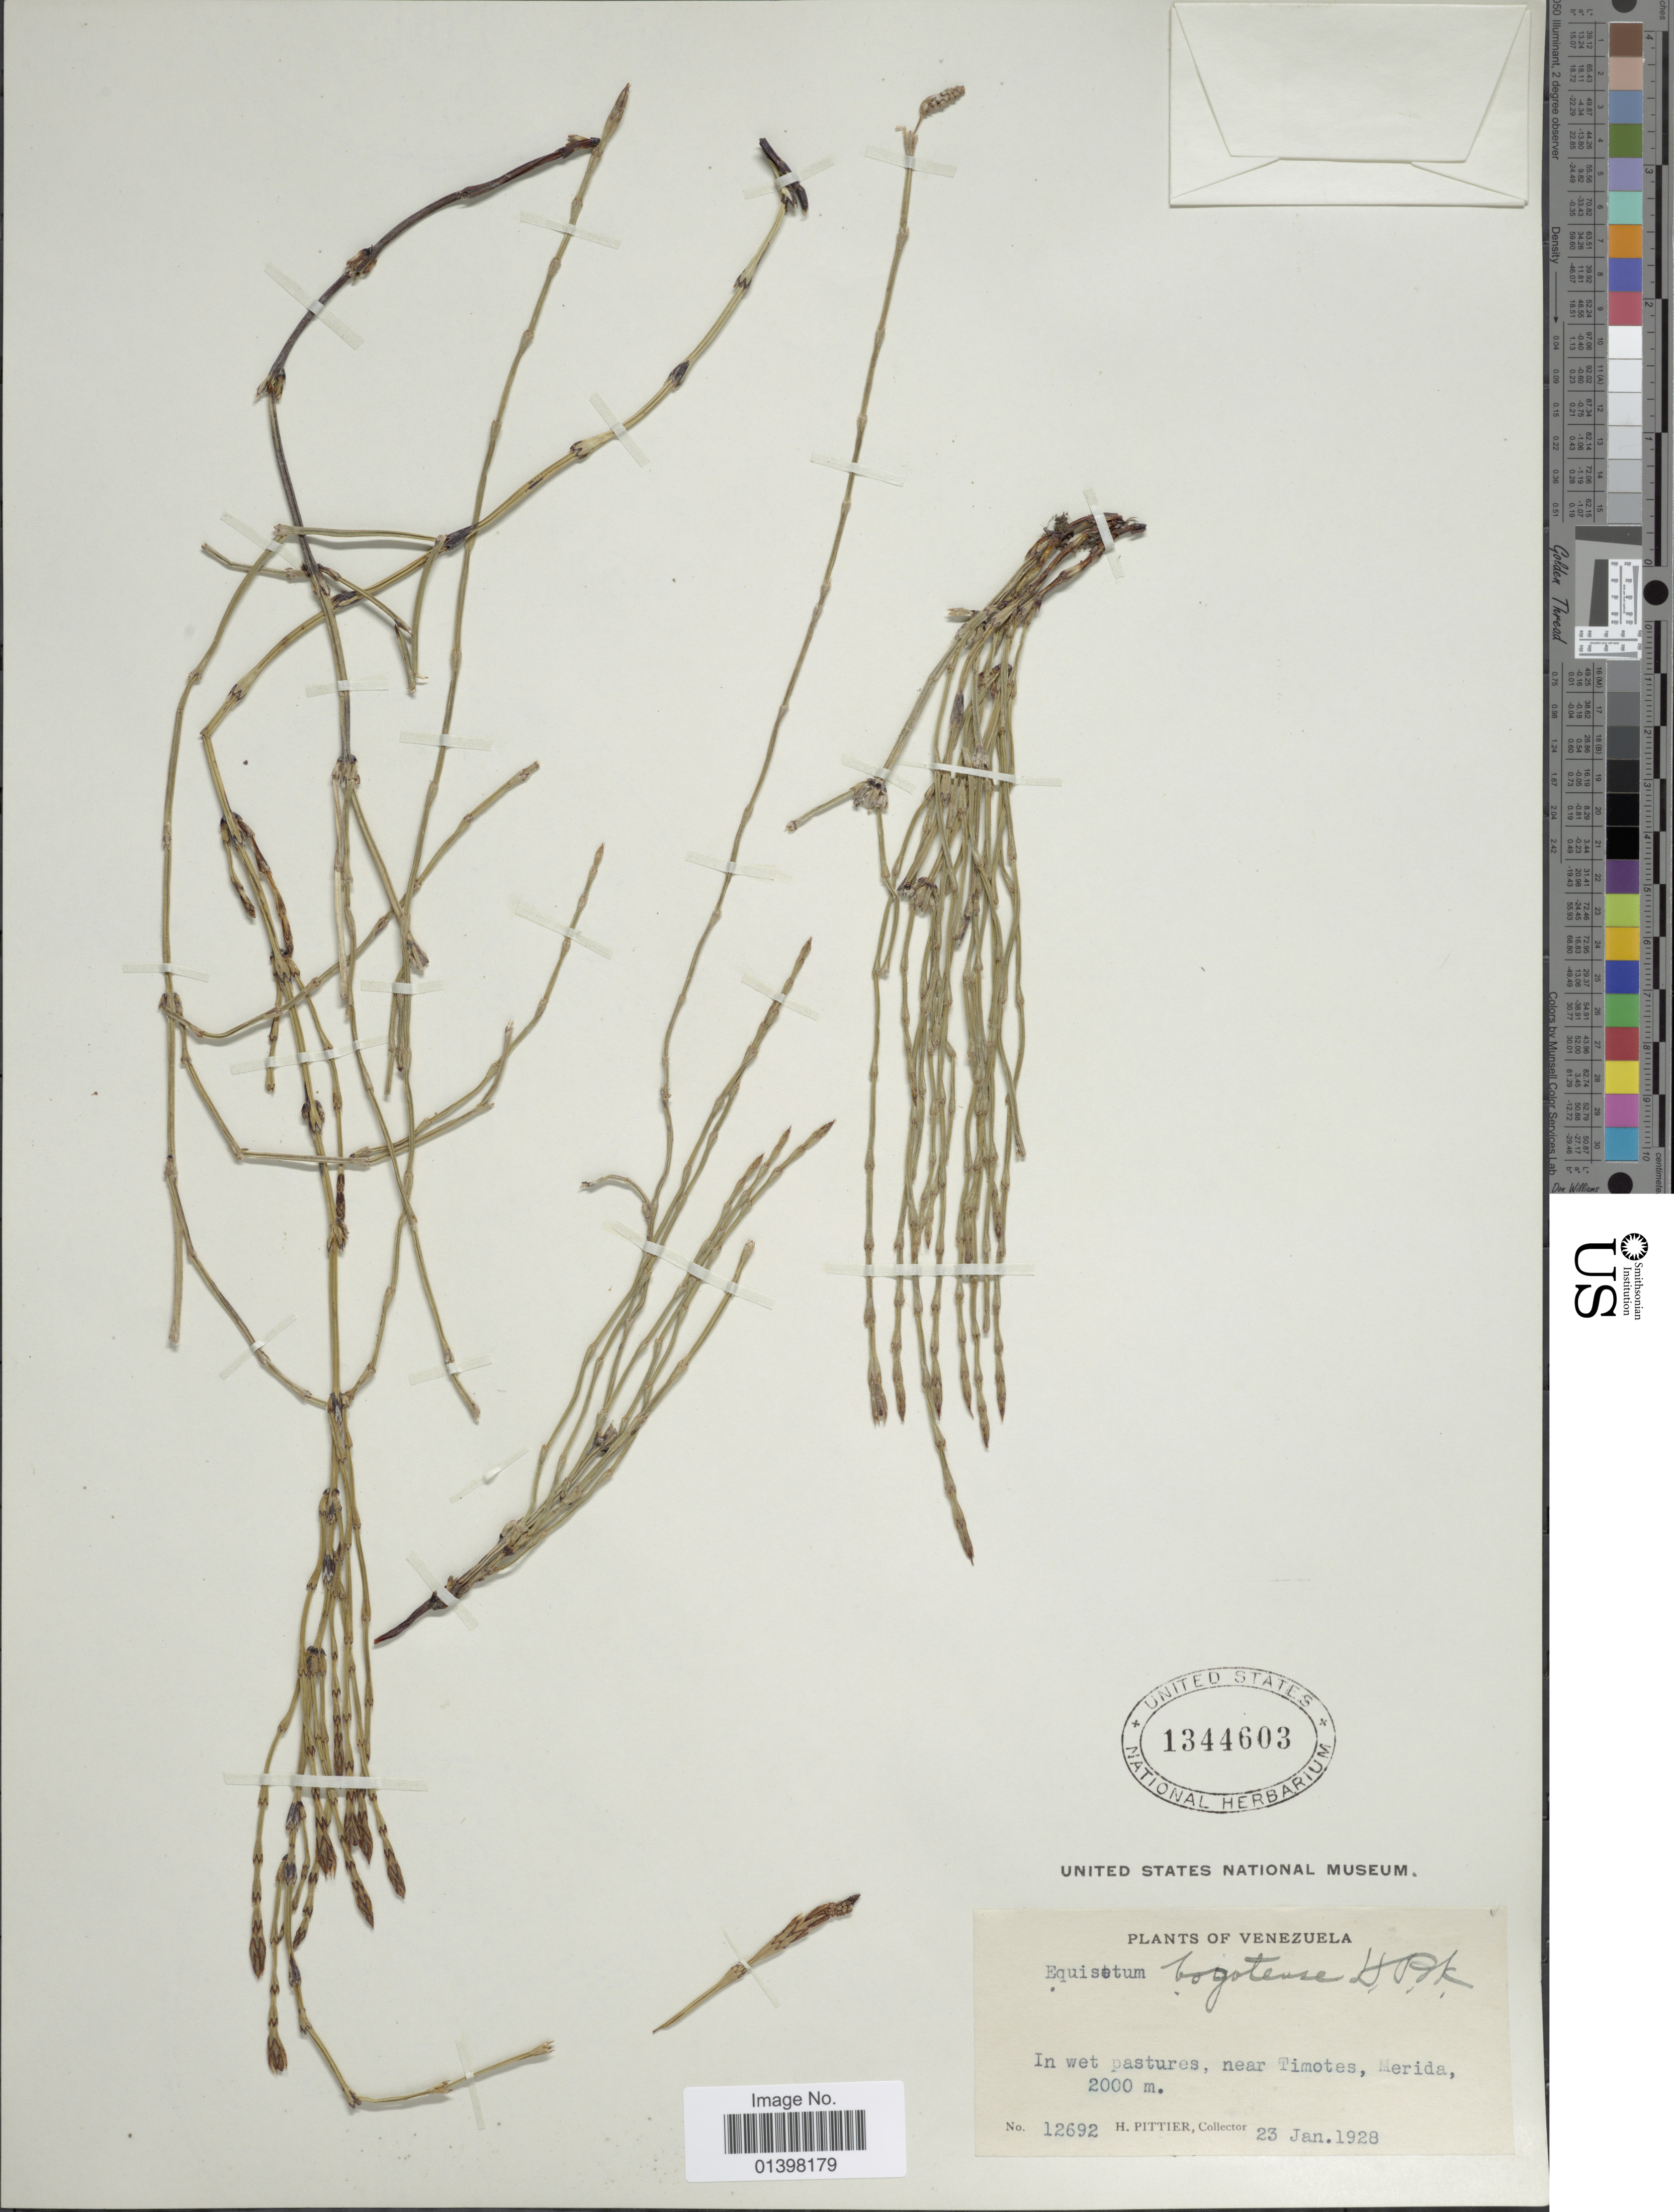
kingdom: Plantae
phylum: Tracheophyta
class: Polypodiopsida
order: Equisetales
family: Equisetaceae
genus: Equisetum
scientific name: Equisetum bogotense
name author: Kunth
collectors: H. F. Pittier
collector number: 12692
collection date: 1928-01-23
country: Venezuela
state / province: Mérida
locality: In wet pastures, near Timotes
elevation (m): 2000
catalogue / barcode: US 1344603